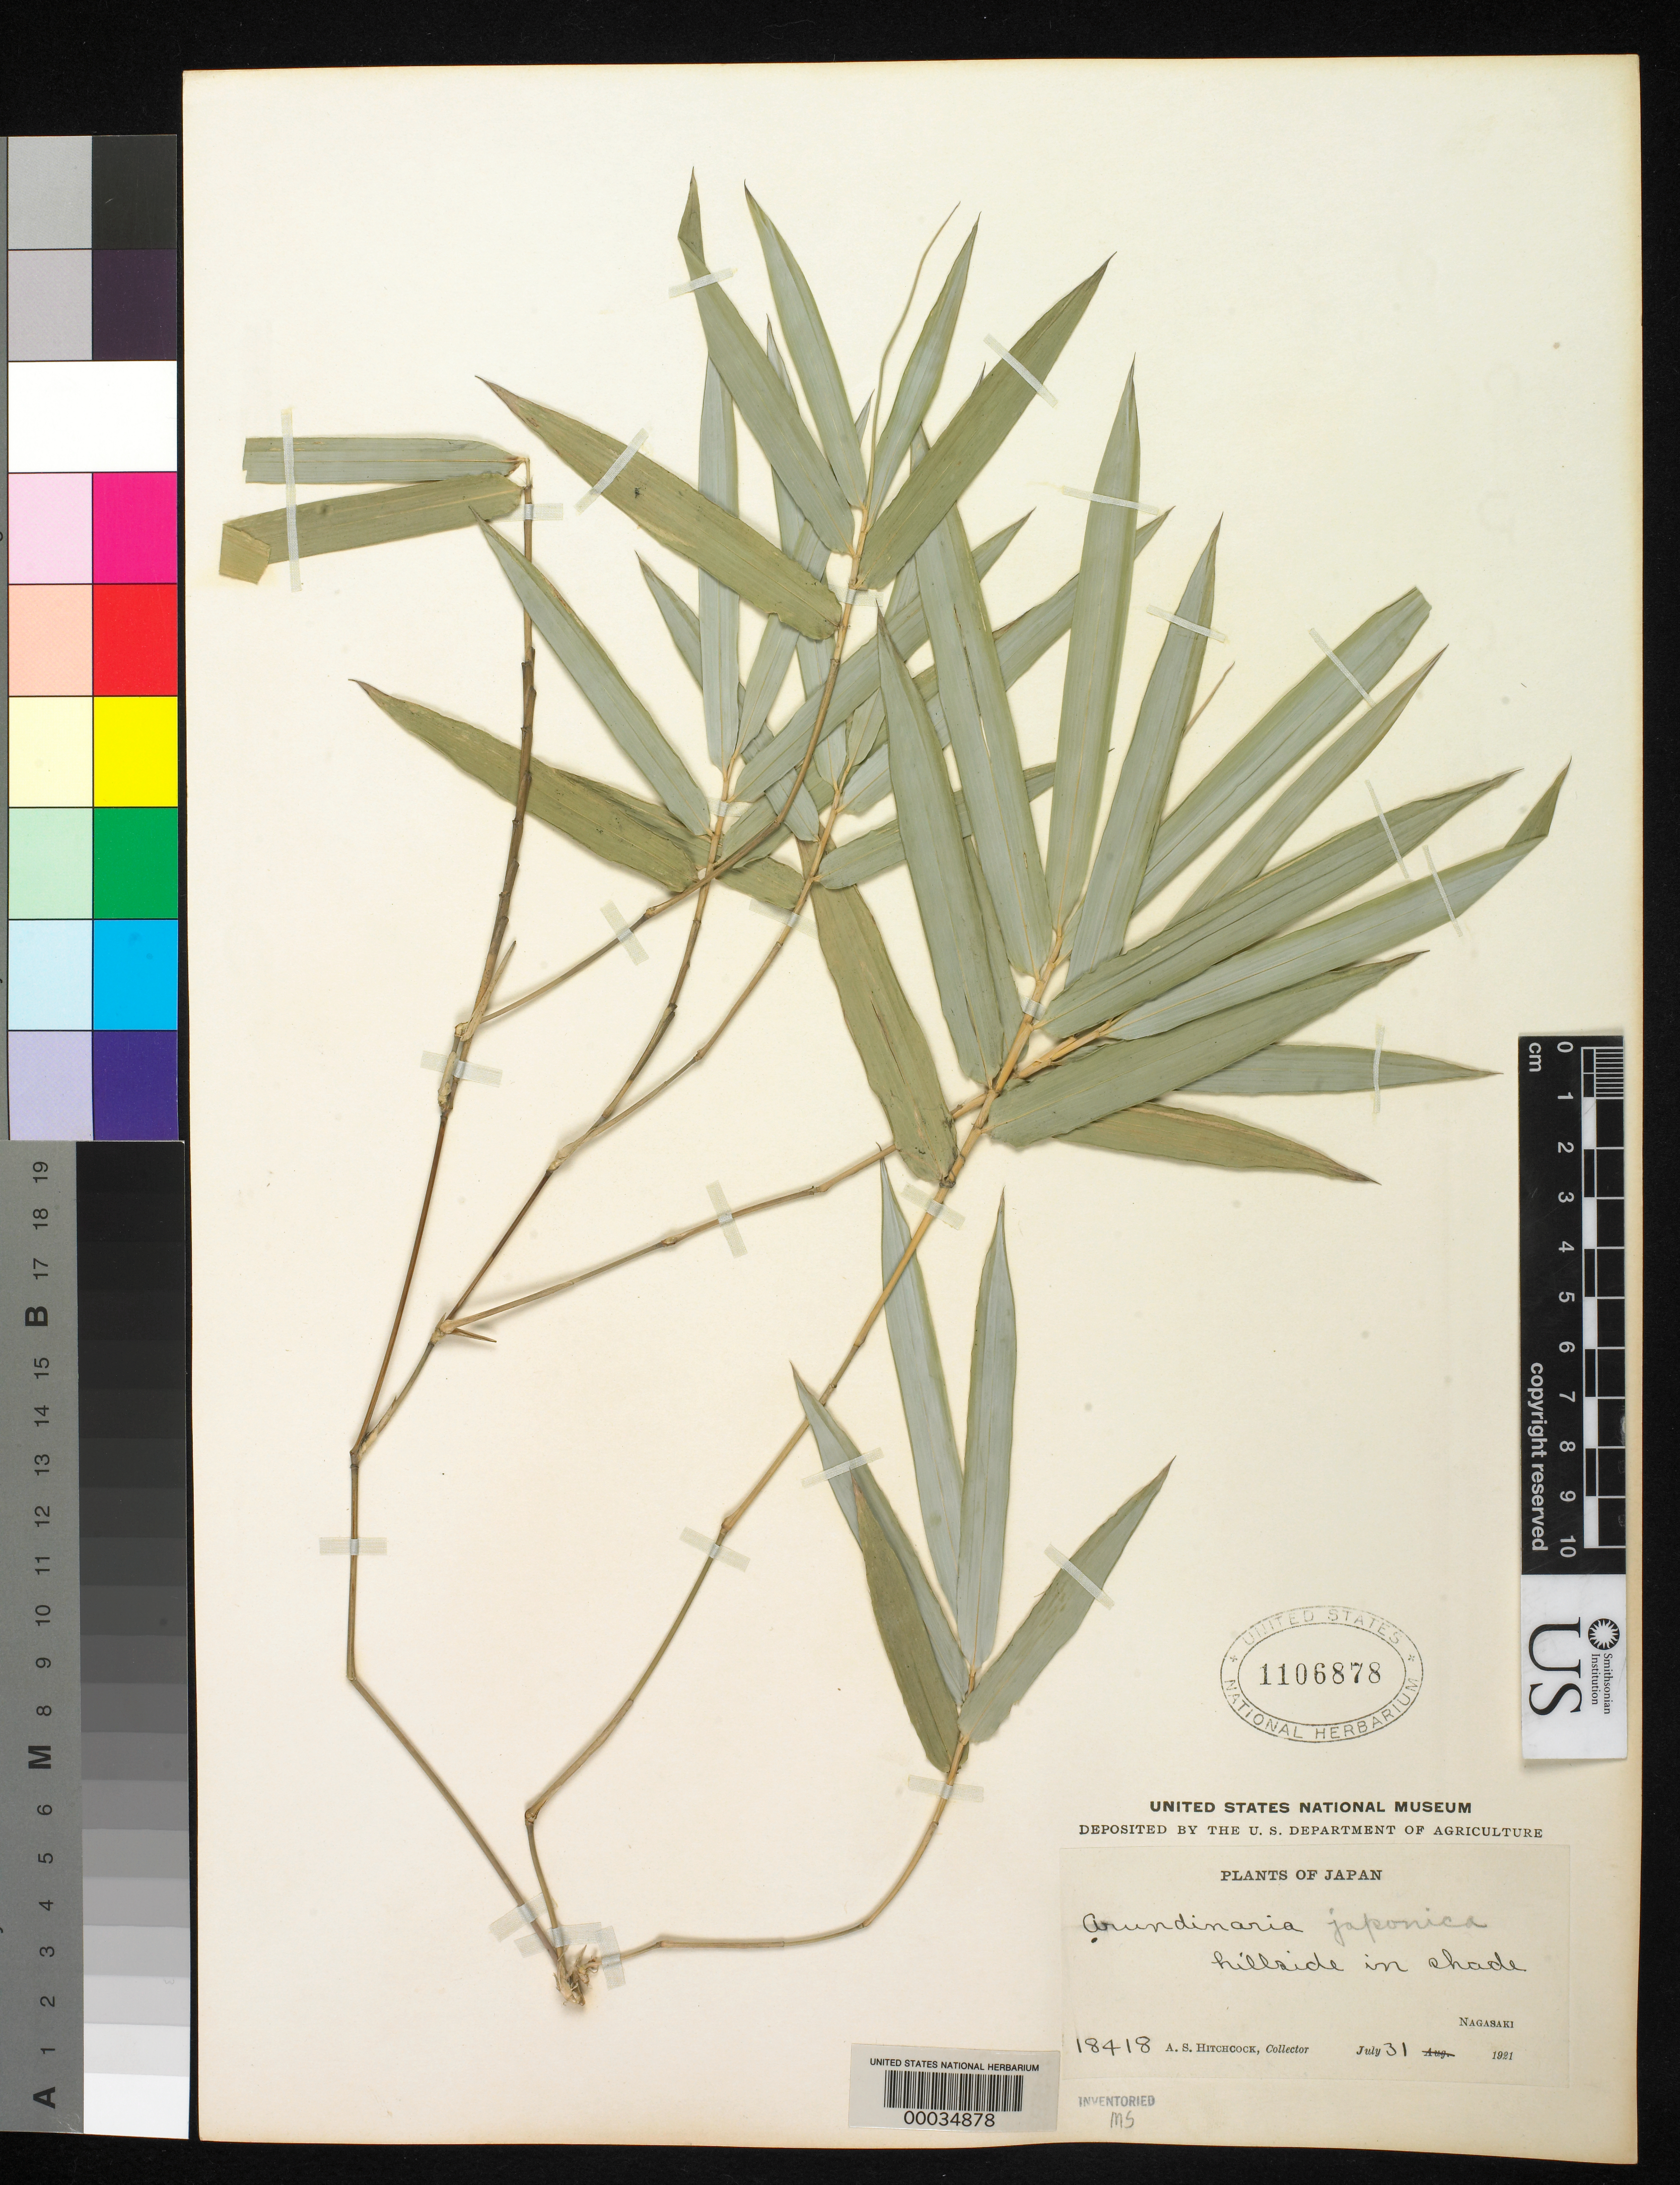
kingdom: Plantae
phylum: Tracheophyta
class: Liliopsida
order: Poales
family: Poaceae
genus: Bambusa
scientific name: Bambusa multiplex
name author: (Lour.) Raeusch. ex Schult. & Schult. f.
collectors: A. S. Hitchcock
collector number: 18418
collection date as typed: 31 Jul 1921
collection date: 1921-07-31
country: Japan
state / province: Nagasaki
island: Kyushu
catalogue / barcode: US 1106878